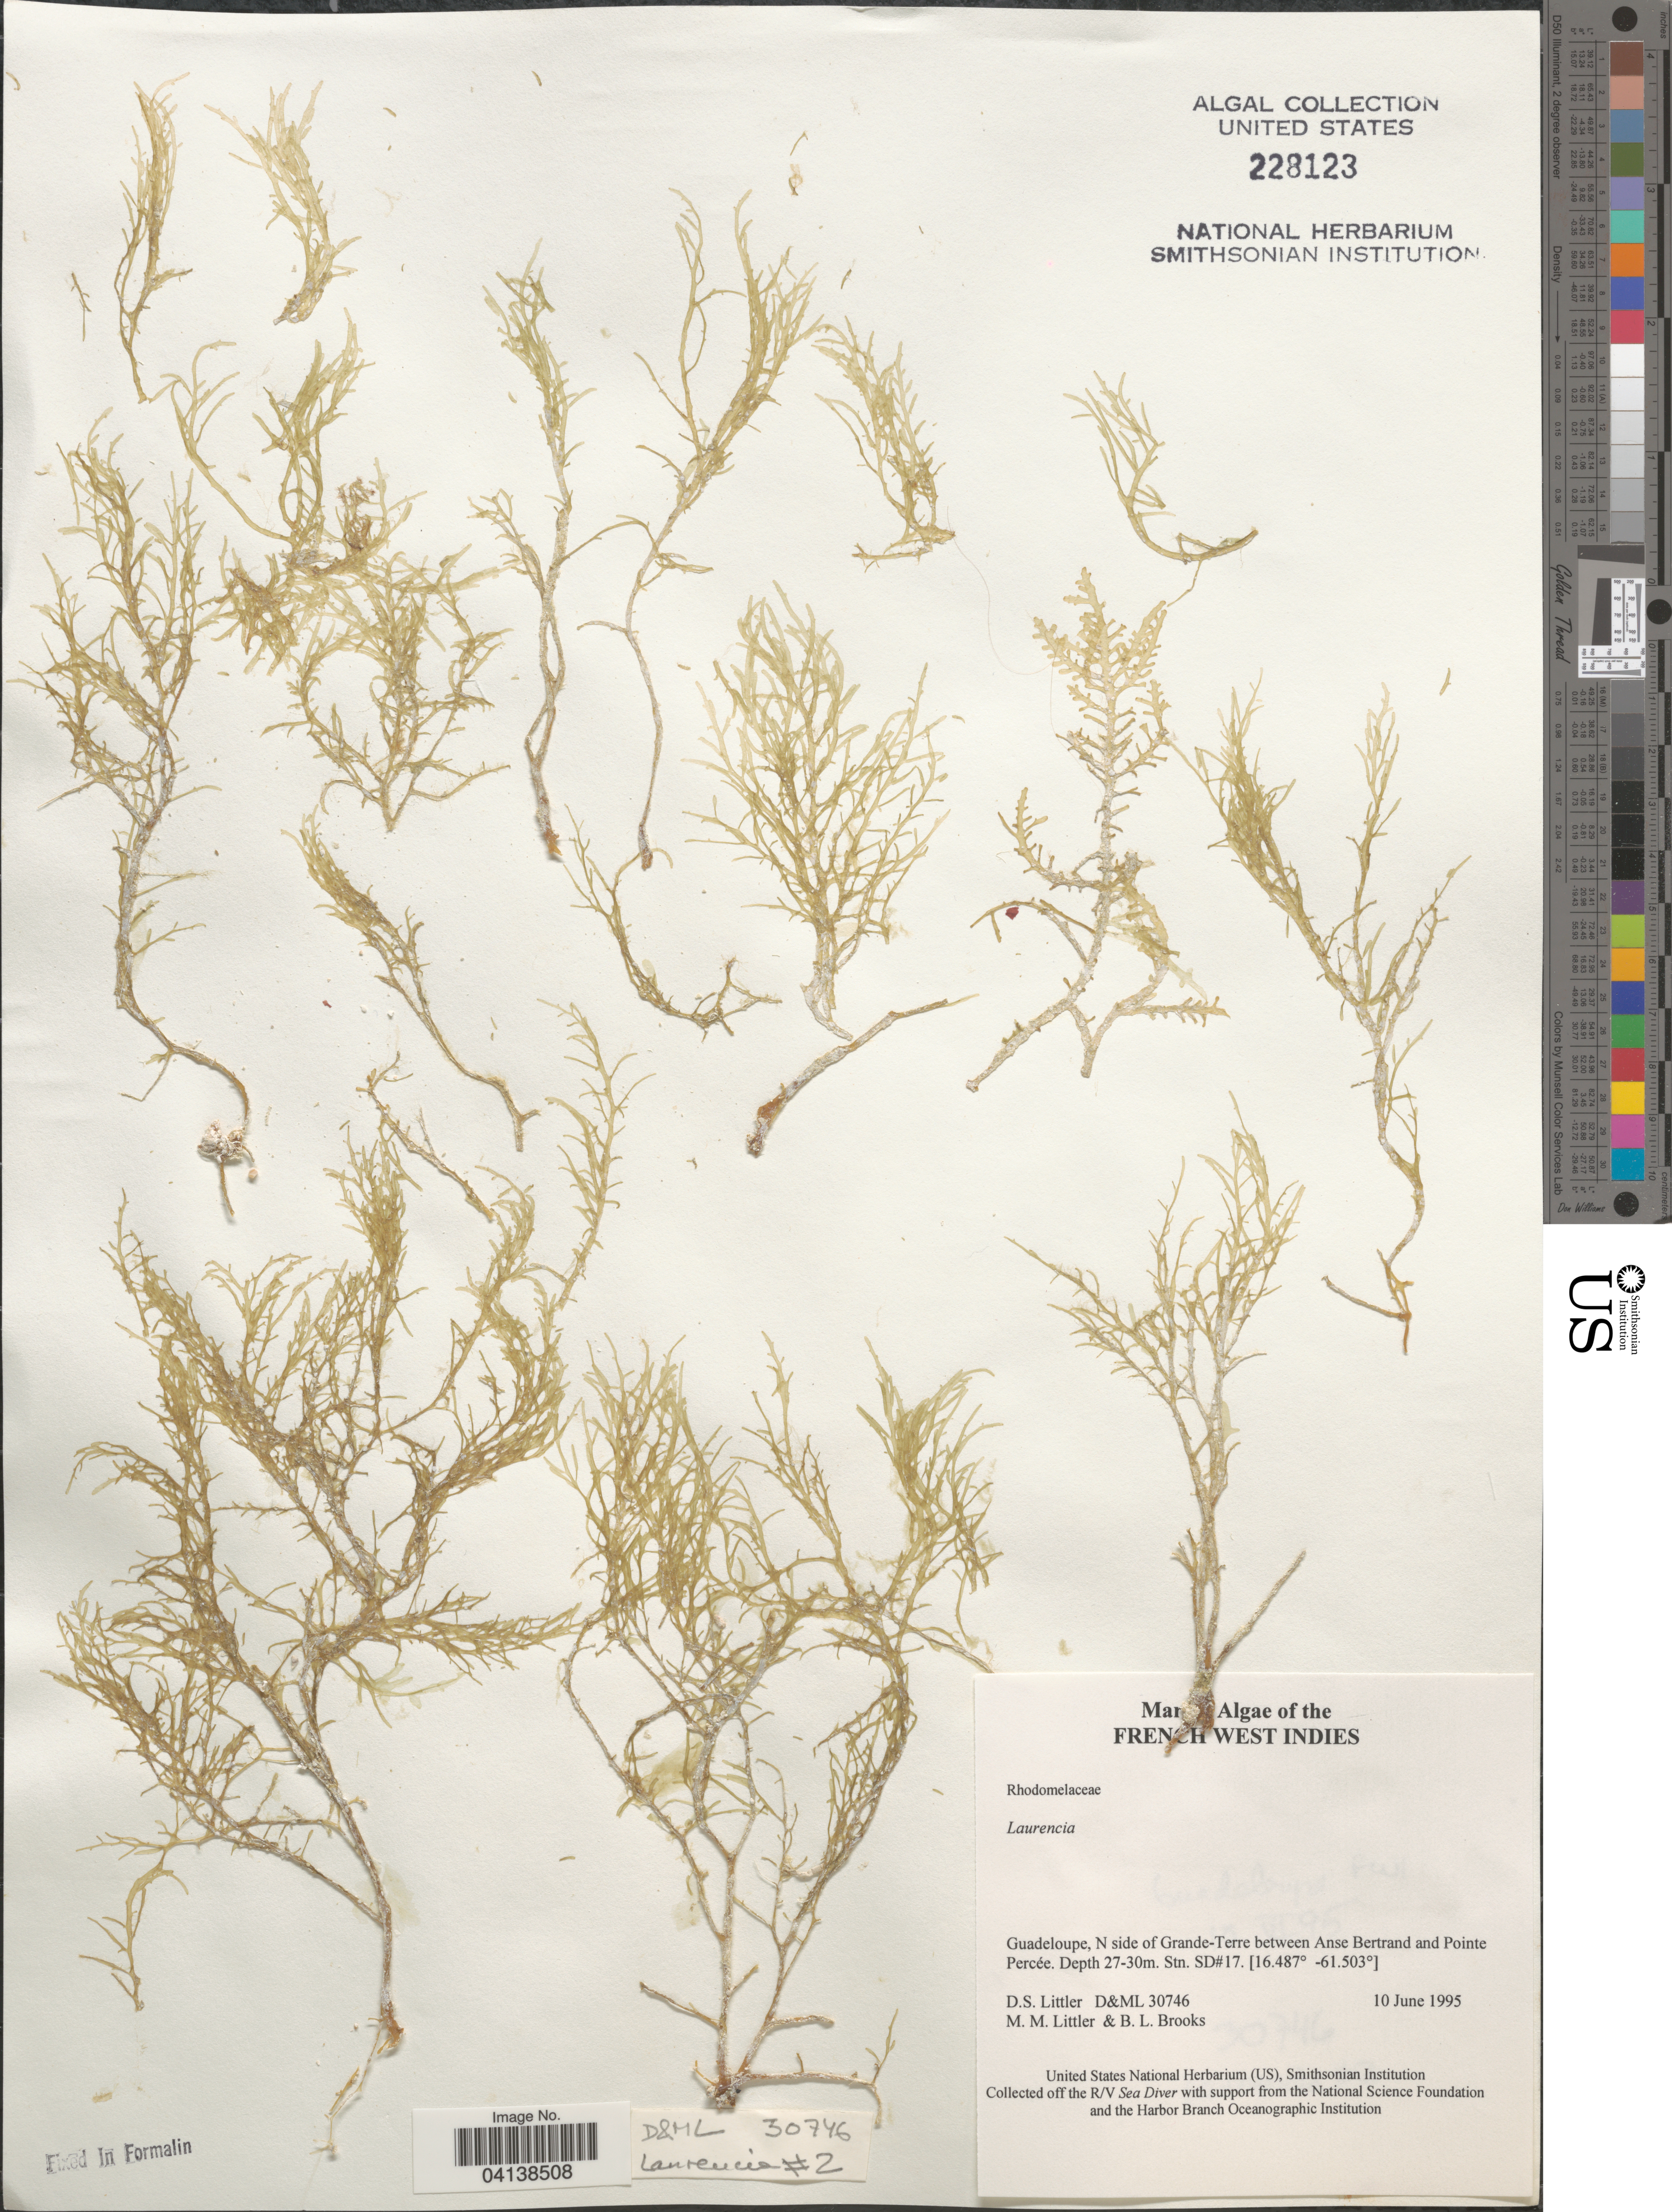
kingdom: Plantae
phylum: Rhodophyta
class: Florideophyceae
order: Ceramiales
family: Rhodomelaceae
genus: Laurencia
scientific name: Laurencia sp.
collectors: D. S. Littler & B. Brooks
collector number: D&ML 30746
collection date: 1995-06-10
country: Guadeloupe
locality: French West Indies. N side of Grande-Terre between Anse Bertrand and Pointe Percée. Stn. SD#17.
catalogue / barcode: US 228123